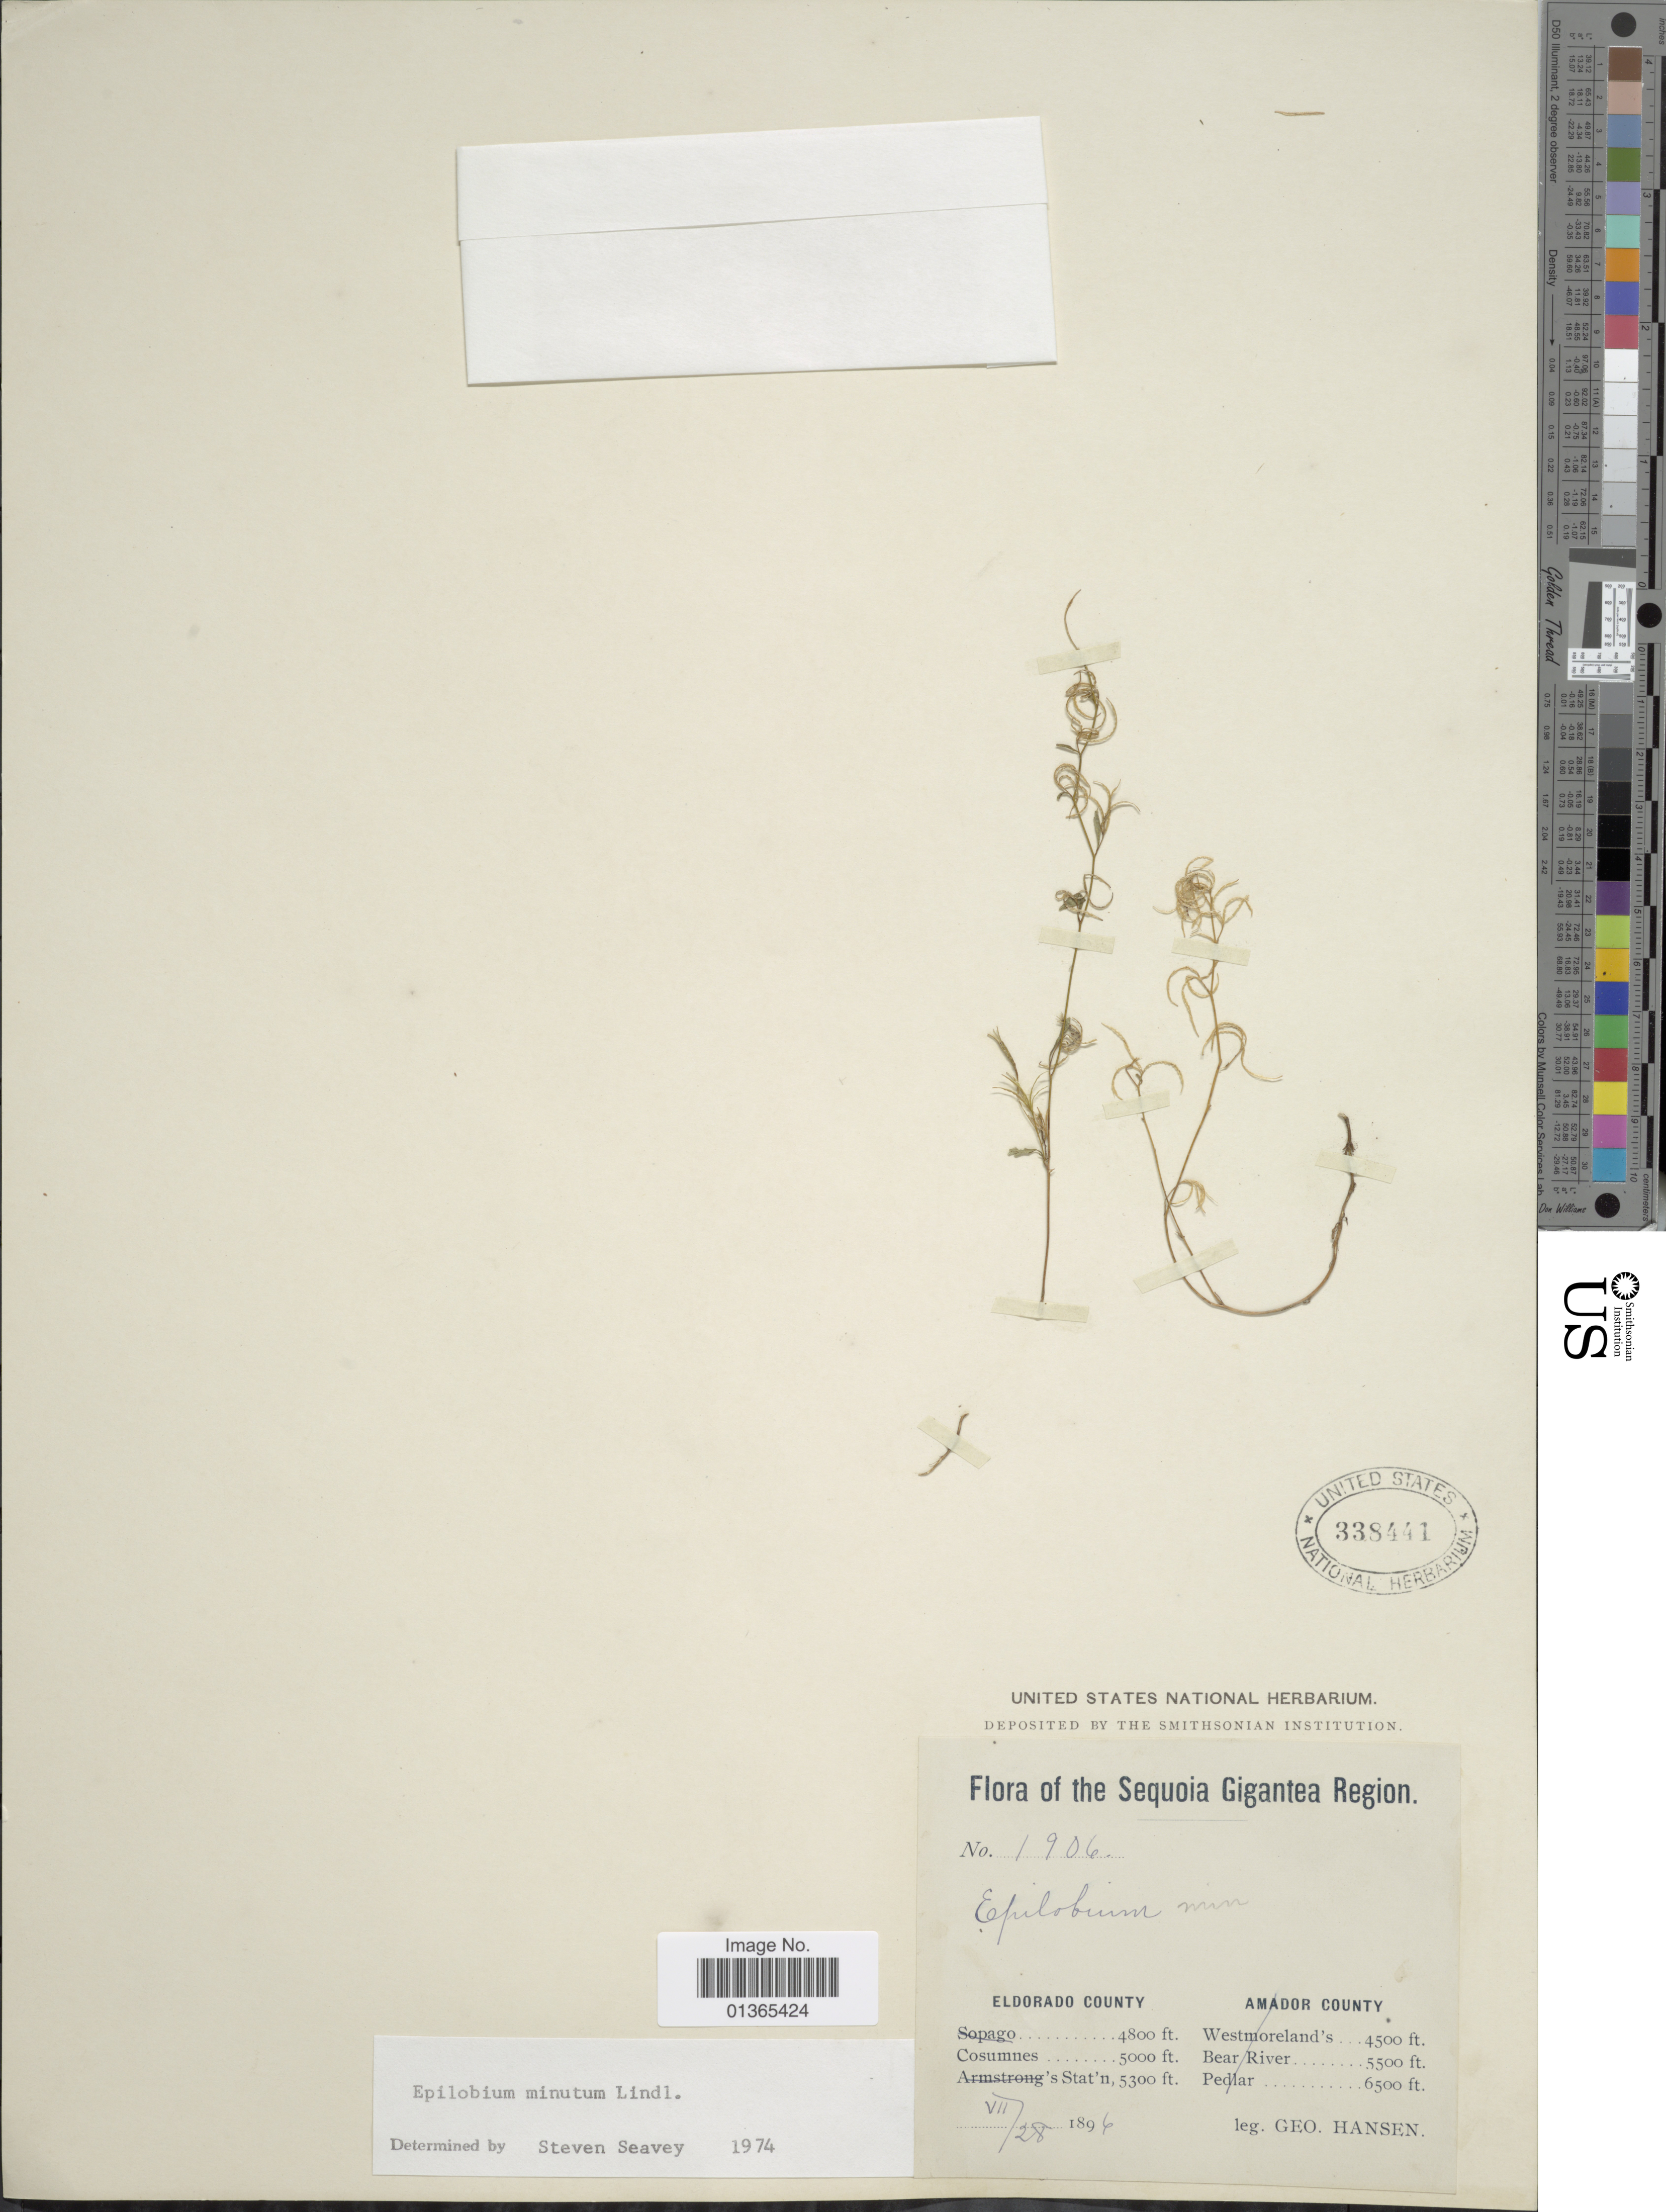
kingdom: Plantae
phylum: Tracheophyta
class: Magnoliopsida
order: Myrtales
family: Onagraceae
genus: Epilobium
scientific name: Epilobium minutum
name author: Lindl. ex Lehm.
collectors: G. Hansen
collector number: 1906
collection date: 1896-07-28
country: United States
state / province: California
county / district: El Dorado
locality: Sequoia Gigantea Region. Eldorado County. Amador County. Cosumnes.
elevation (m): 1524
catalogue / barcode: US 338441